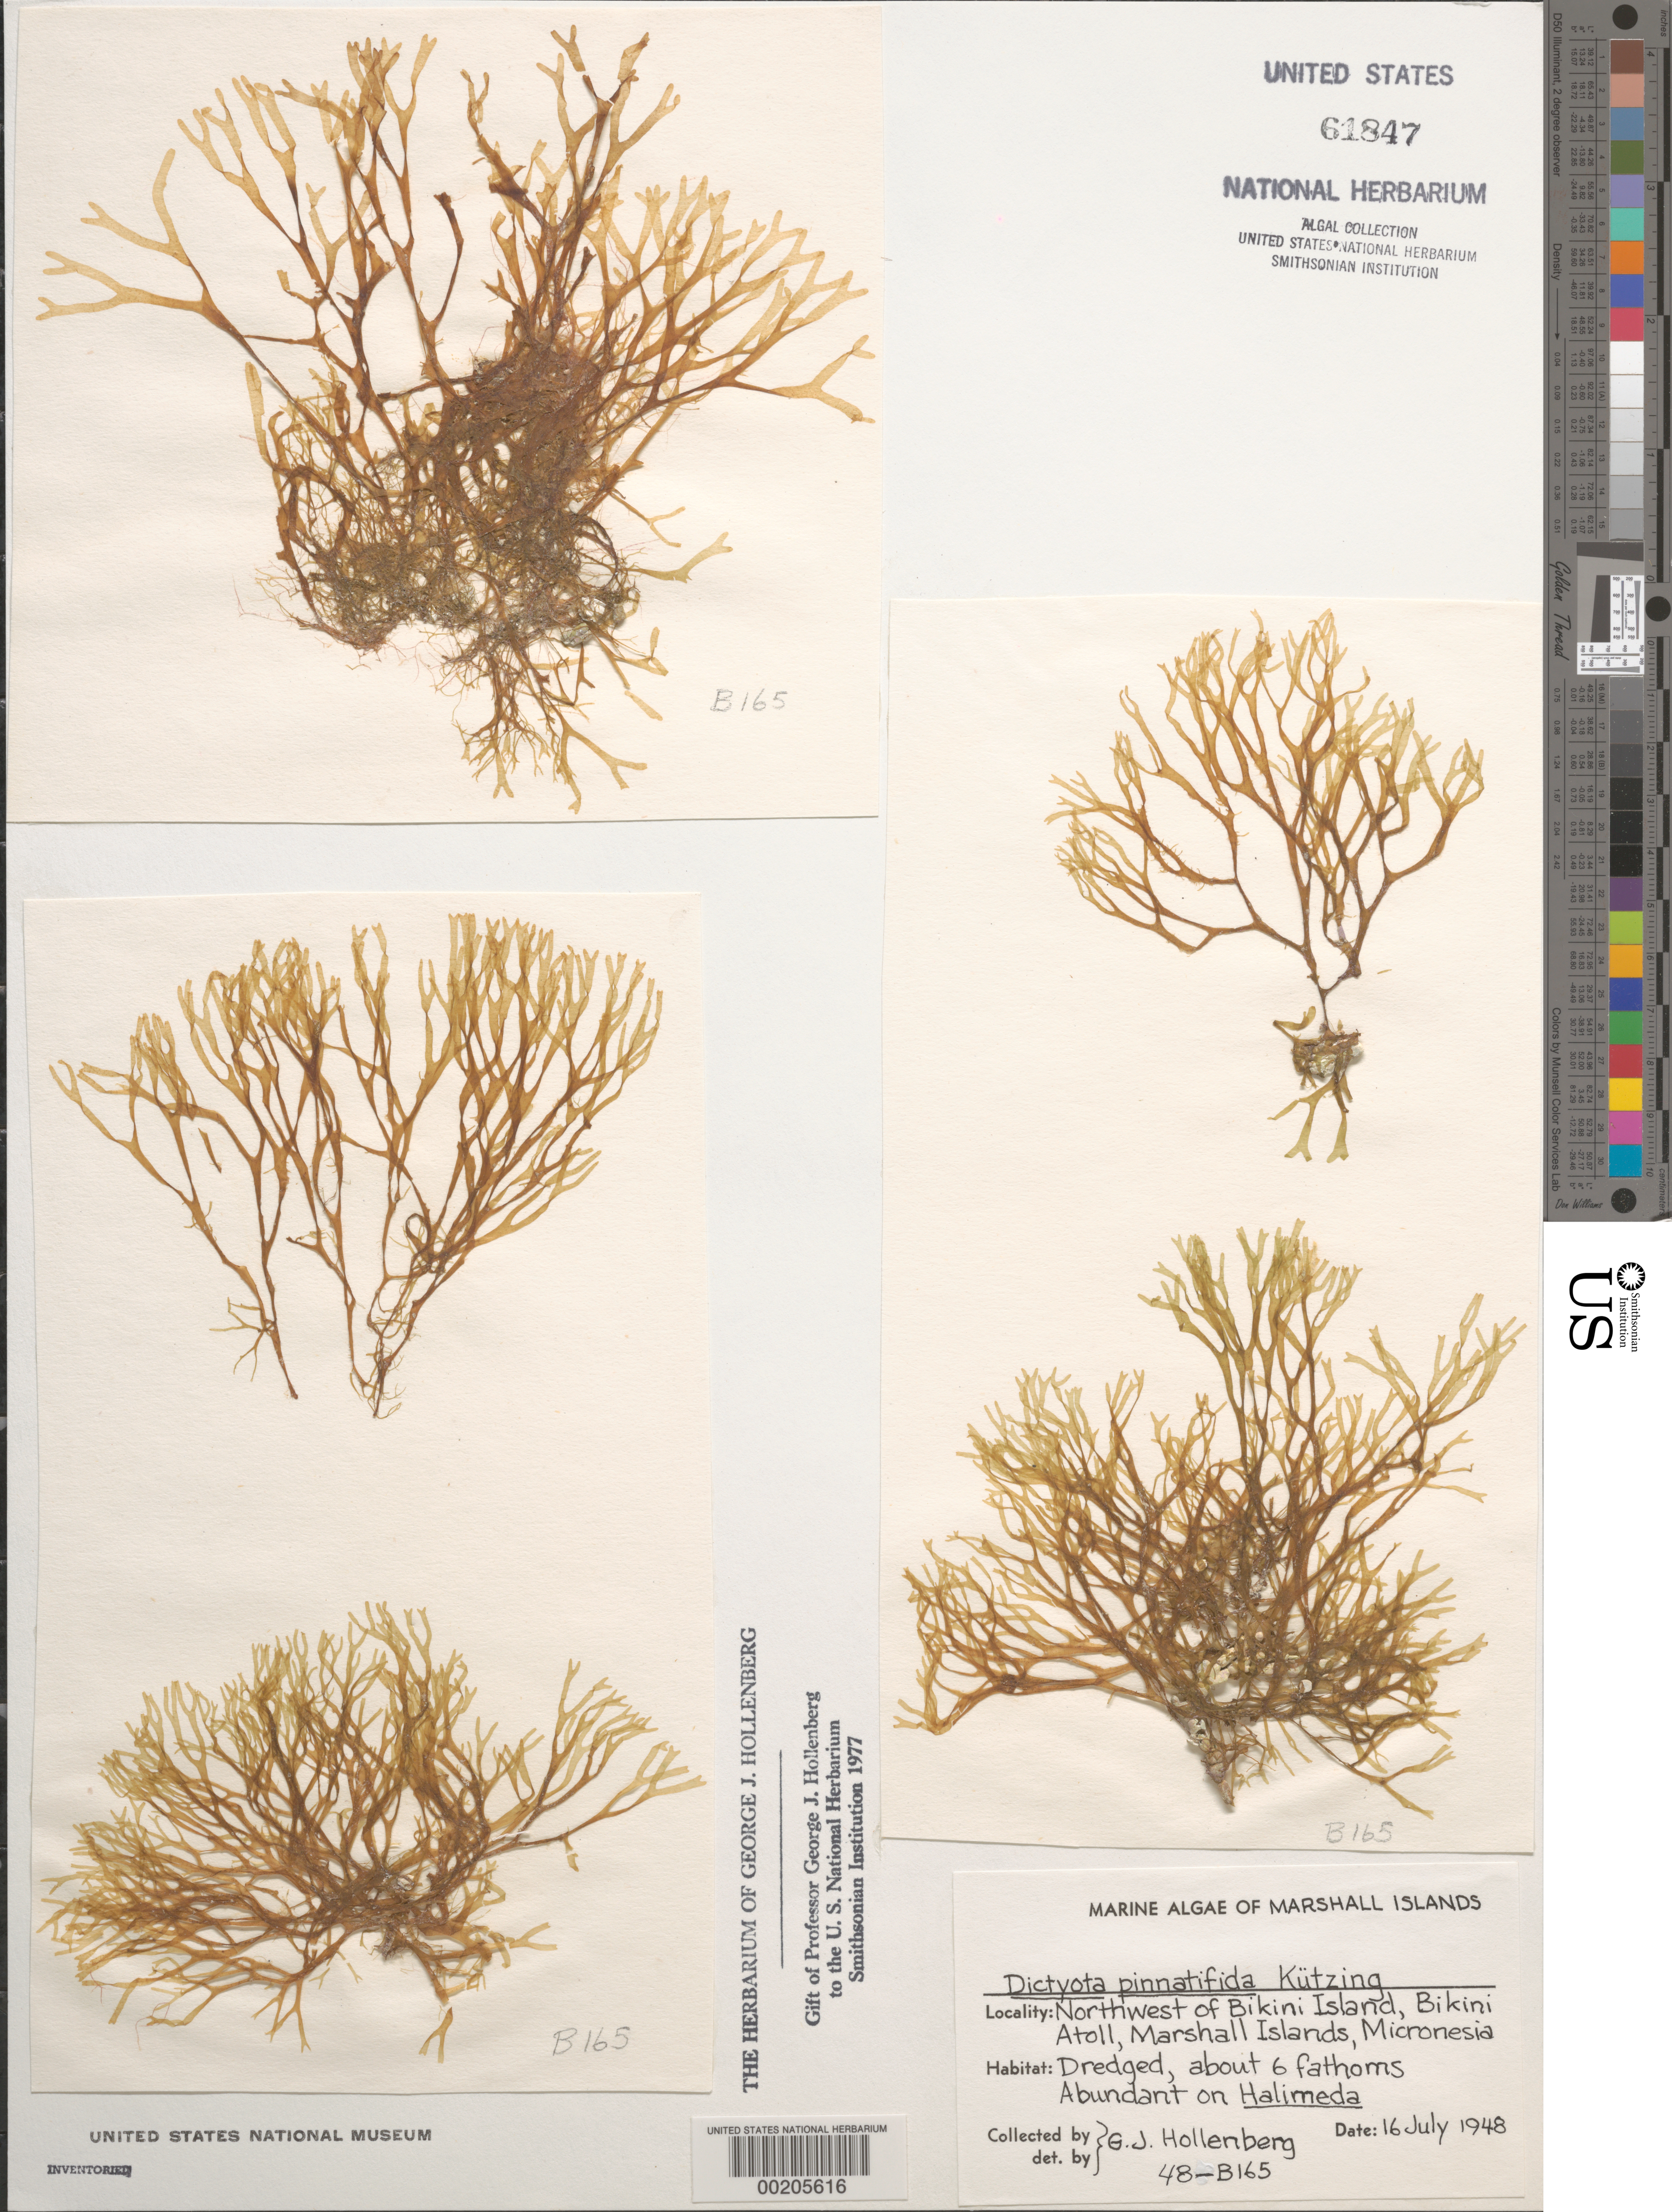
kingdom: Chromista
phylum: Ochrophyta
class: Phaeophyceae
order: Dictyotales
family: Dictyotaceae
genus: Dictyota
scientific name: Dictyota pinnatifida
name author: Kütz.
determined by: Hollenberg, George J.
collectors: G. Hollenberg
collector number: GJH 48-b165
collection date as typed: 16 Jul 1948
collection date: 1948-07-16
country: Marshall Islands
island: Bikini Atoll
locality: Northwest of Bikini Islet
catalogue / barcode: US 61847